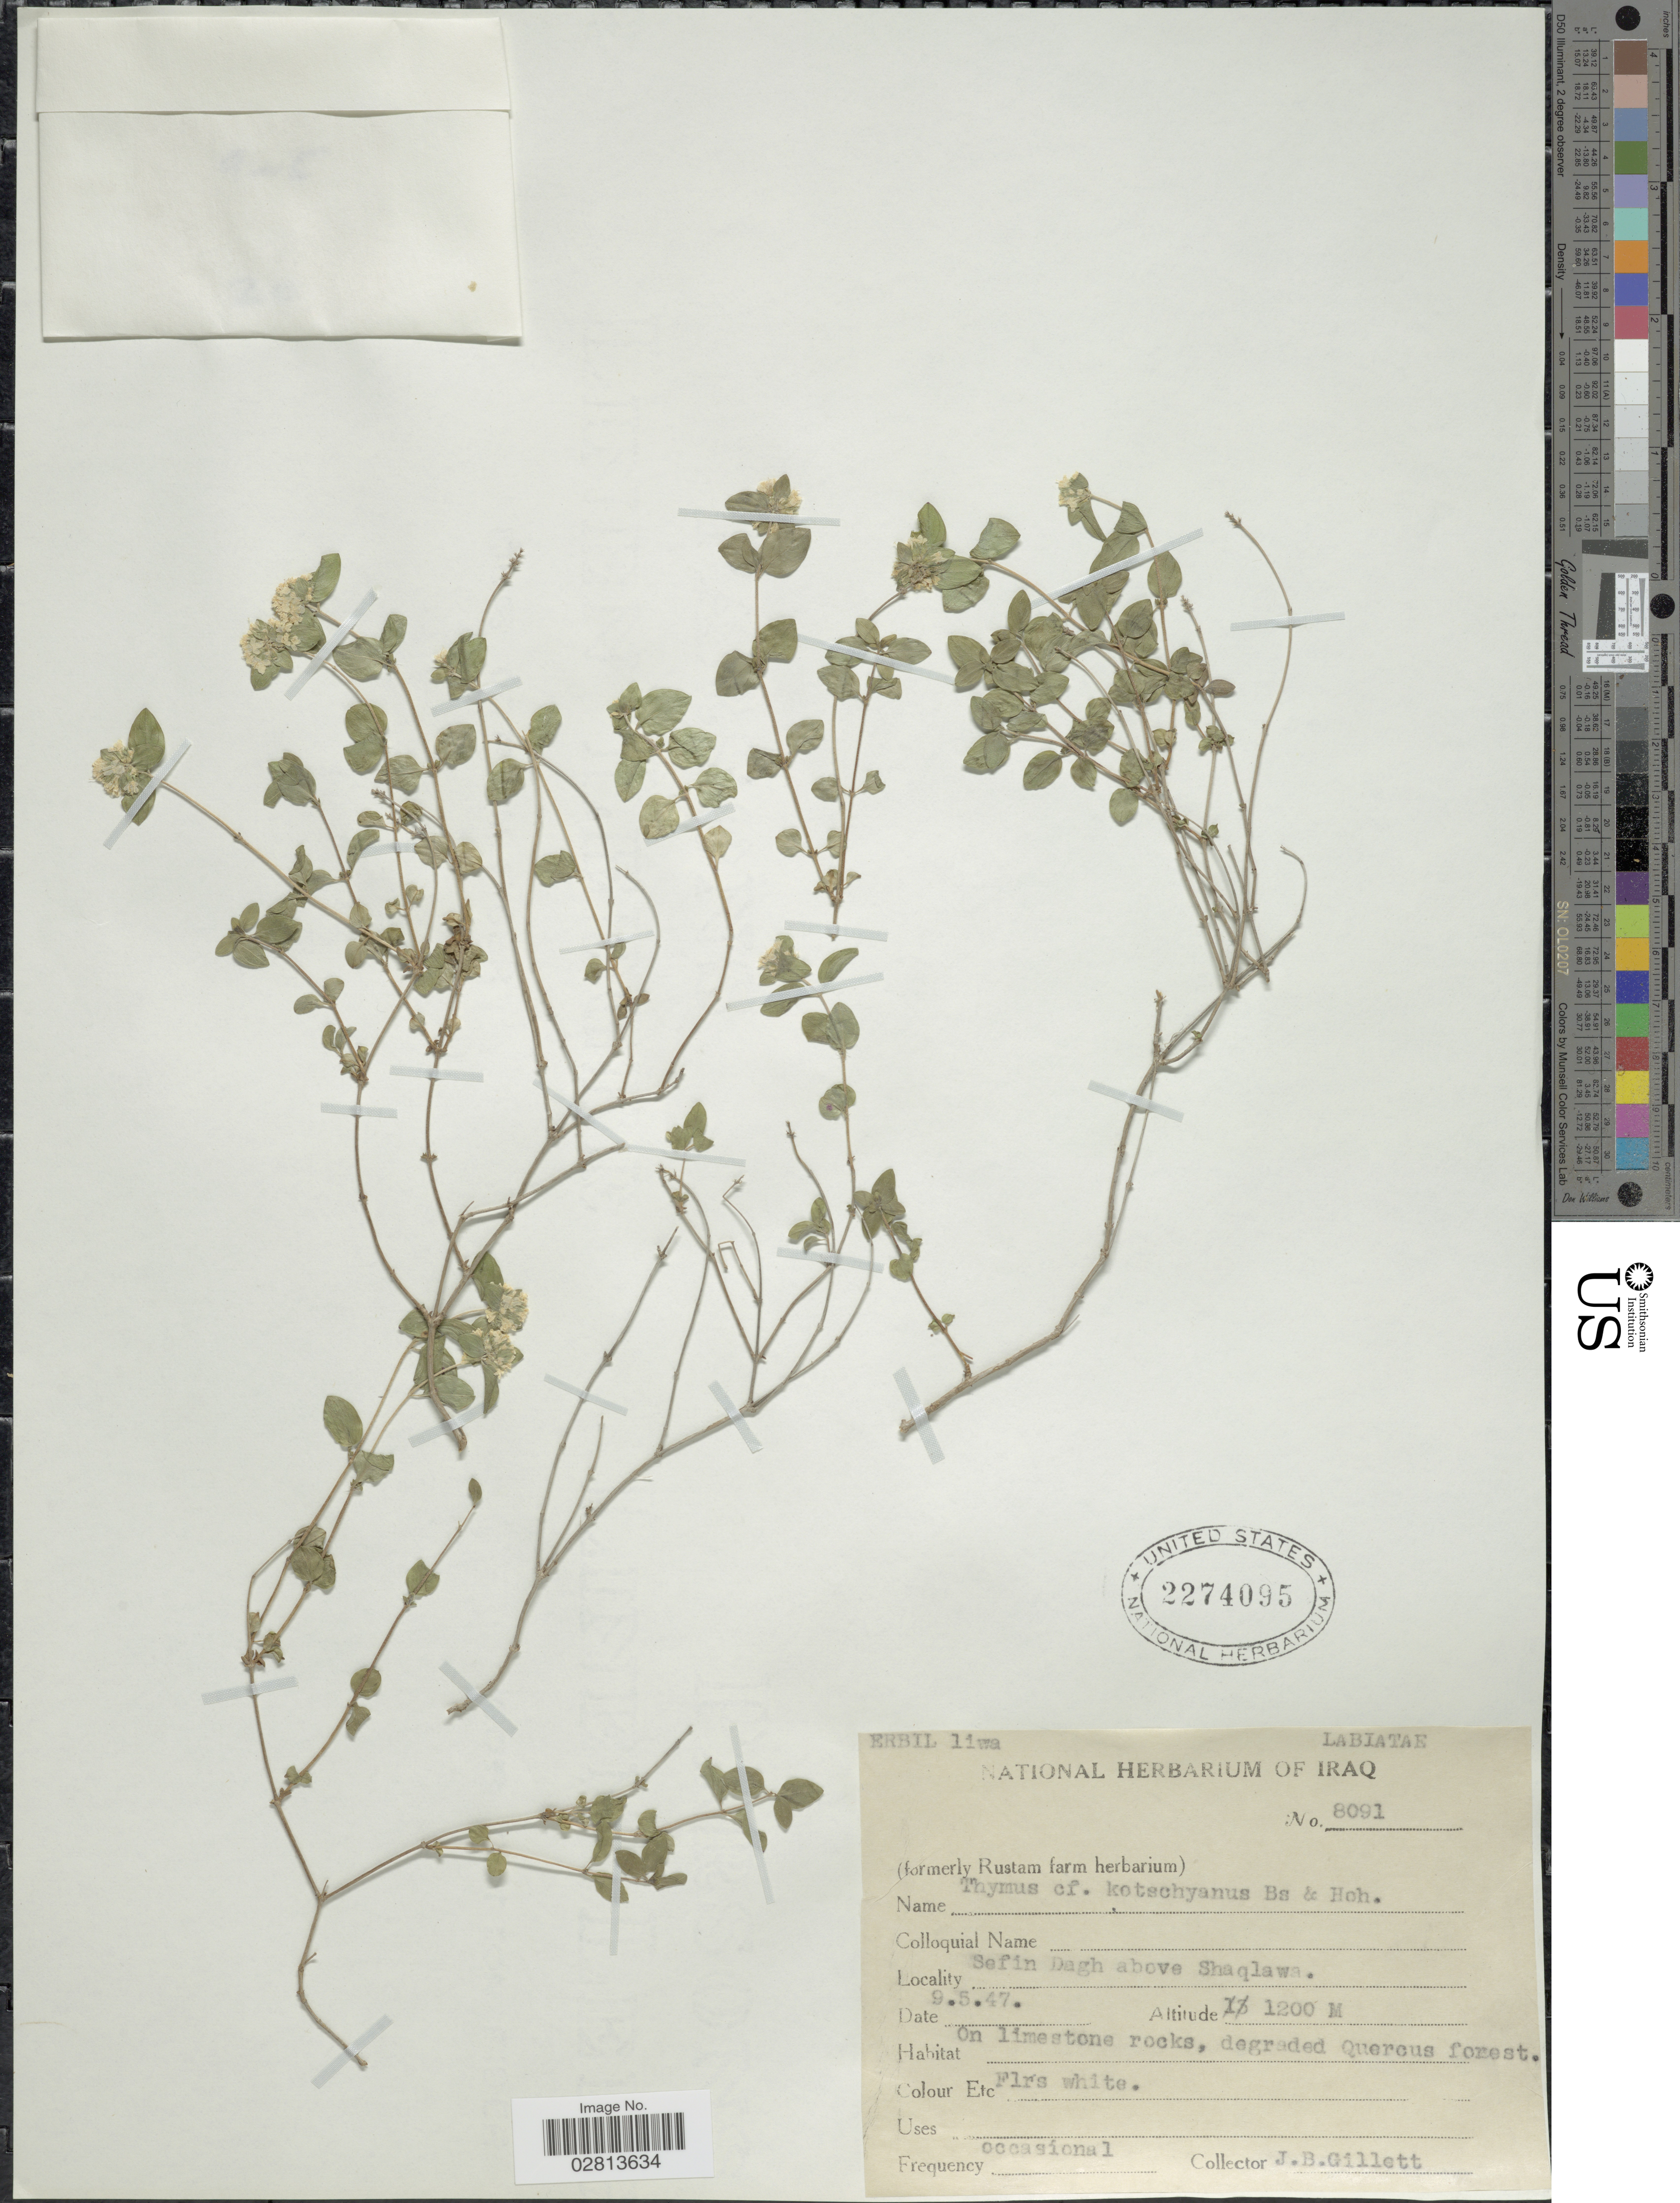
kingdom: Plantae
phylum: Tracheophyta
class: Magnoliopsida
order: Lamiales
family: Lamiaceae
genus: Thymus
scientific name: Thymus kotschyanus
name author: Boiss. & Hohen.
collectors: J. B. Gillett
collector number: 8091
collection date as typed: Transcribed d/m/y: 9/5/47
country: Iraq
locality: Erbil liwa, Sefin Dagh above Shaqlawa.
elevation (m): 1200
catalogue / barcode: US 2274095